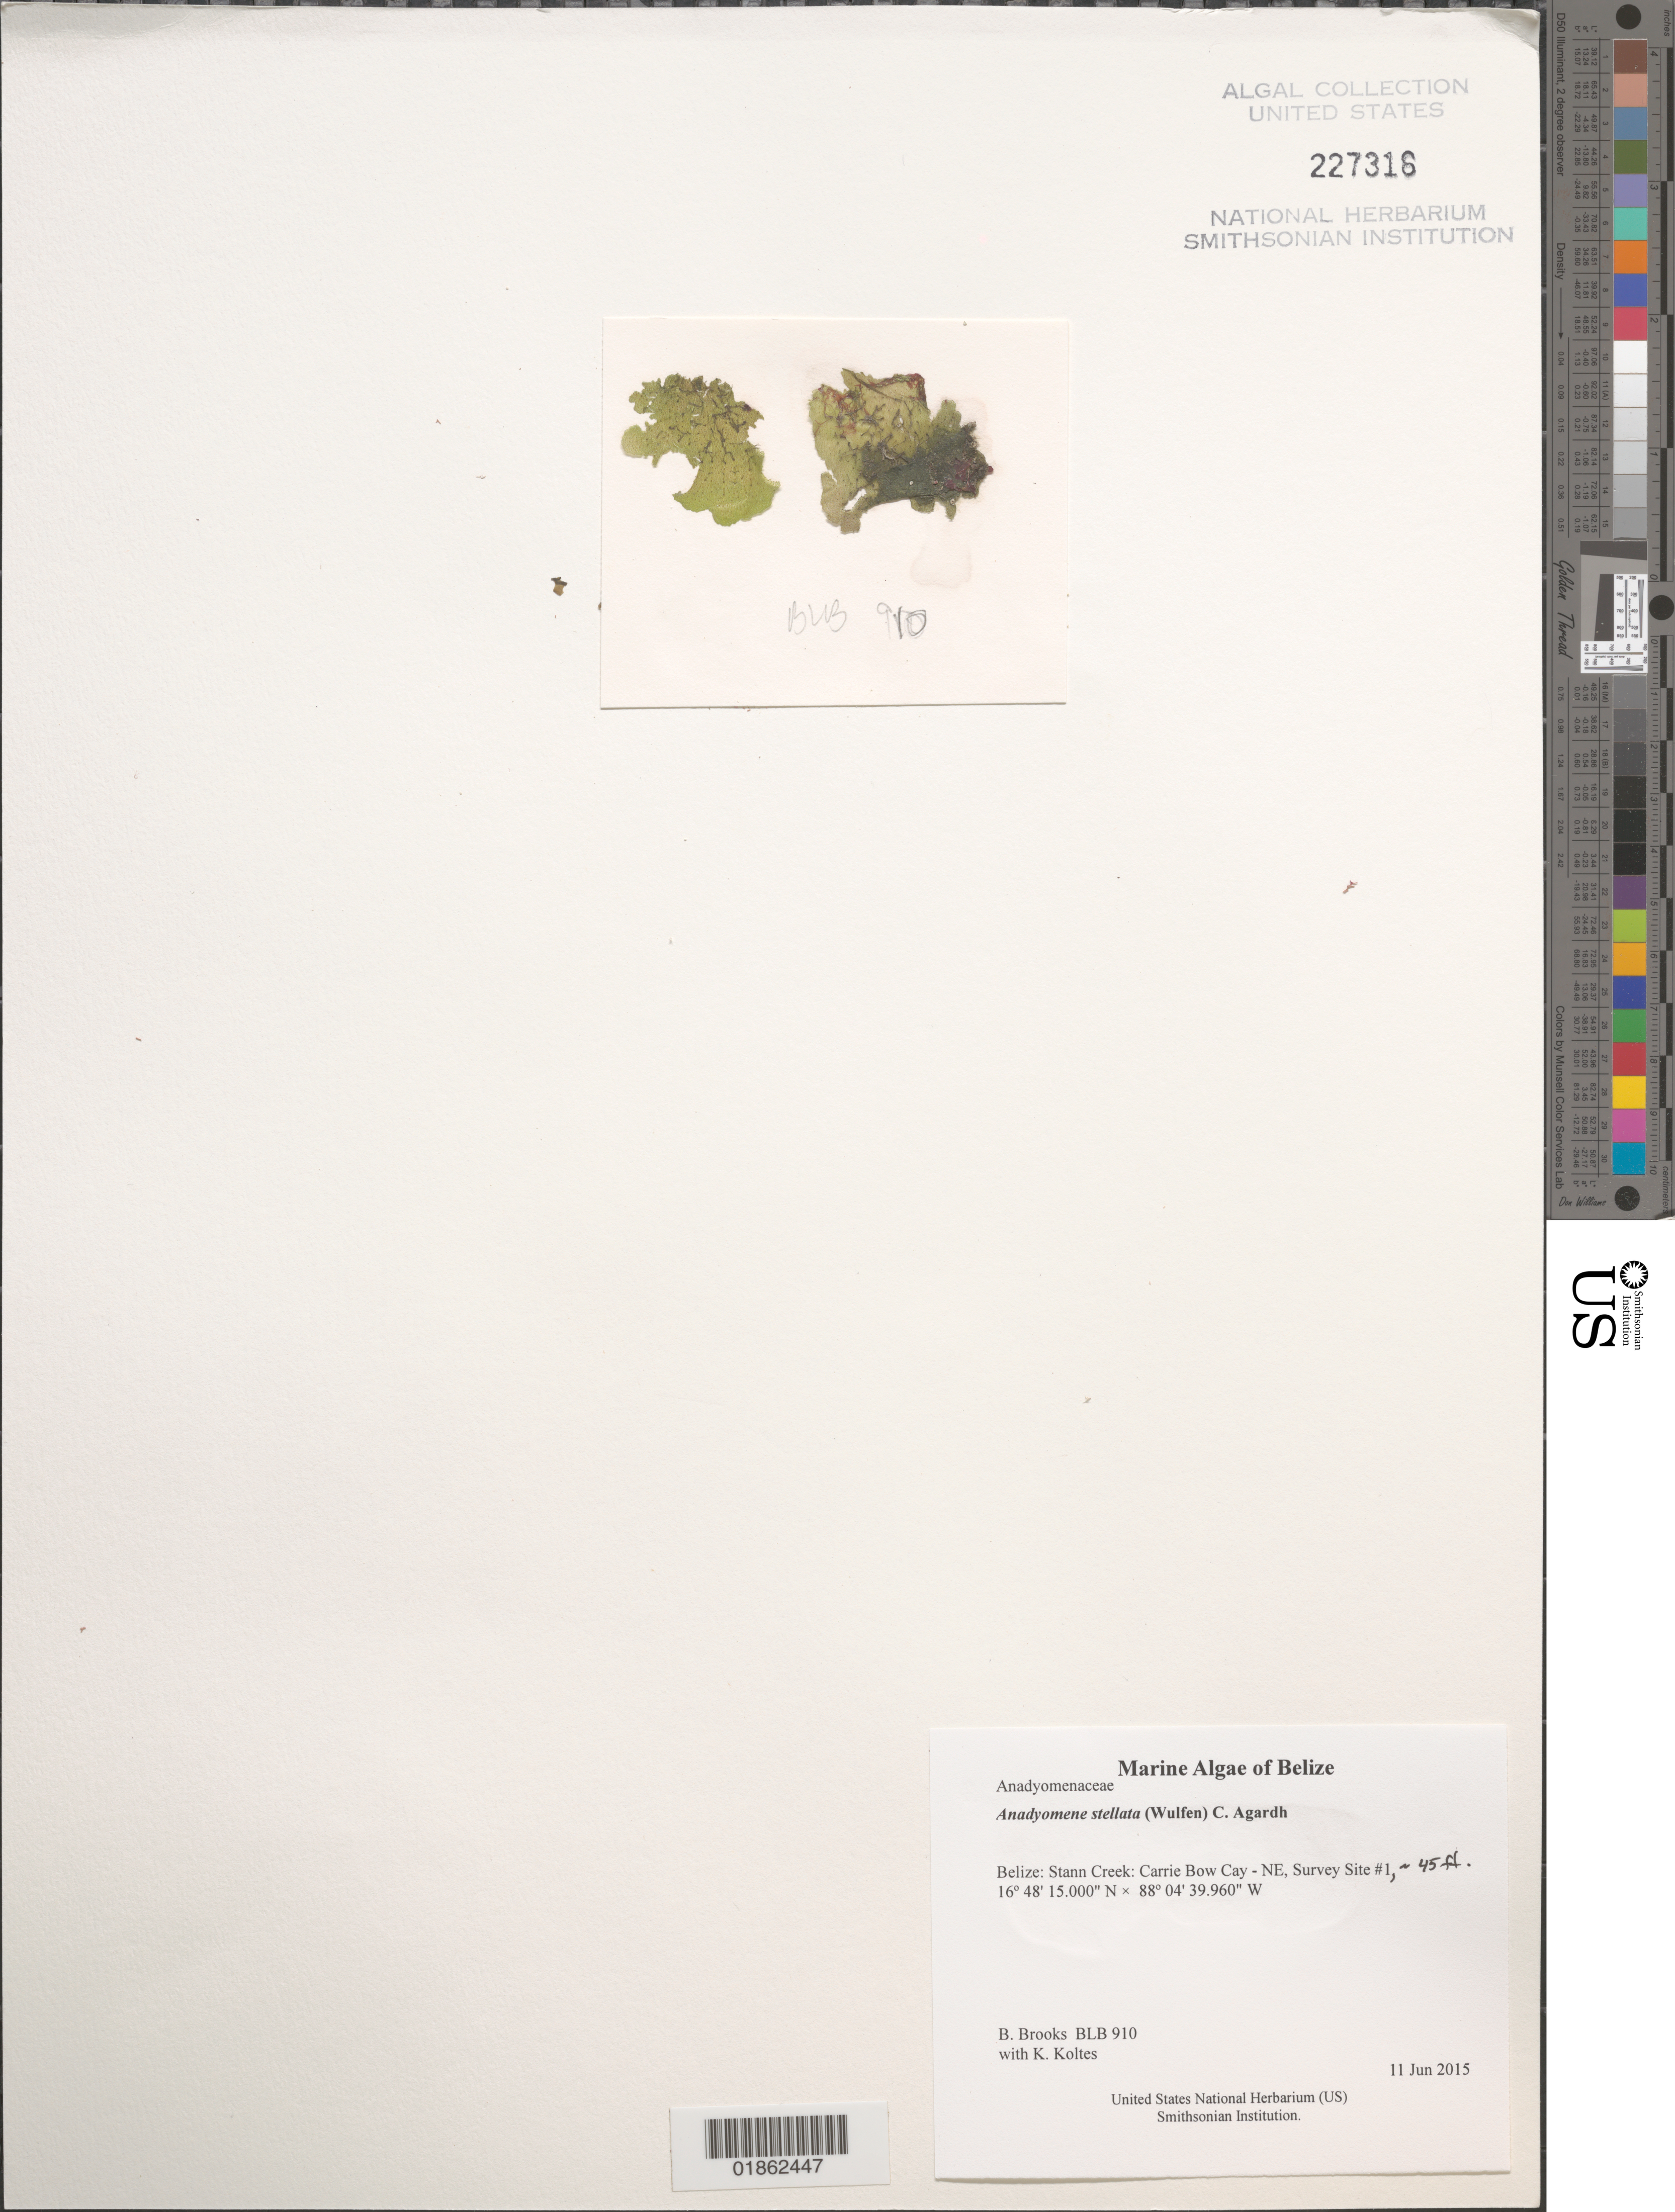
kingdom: Plantae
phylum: Chlorophyta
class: Ulvophyceae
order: Cladophorales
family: Anadyomenaceae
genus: Anadyomene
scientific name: Anadyomene stellata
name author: (Wulfen) C. Agardh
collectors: B. Brooks & K. Koltes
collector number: BLB 910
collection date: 2015-06-11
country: Belize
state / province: Stann Creek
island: Carrie Bow Cay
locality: Carrie Bow Cay - NE, Survey Site #1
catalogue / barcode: US 227316